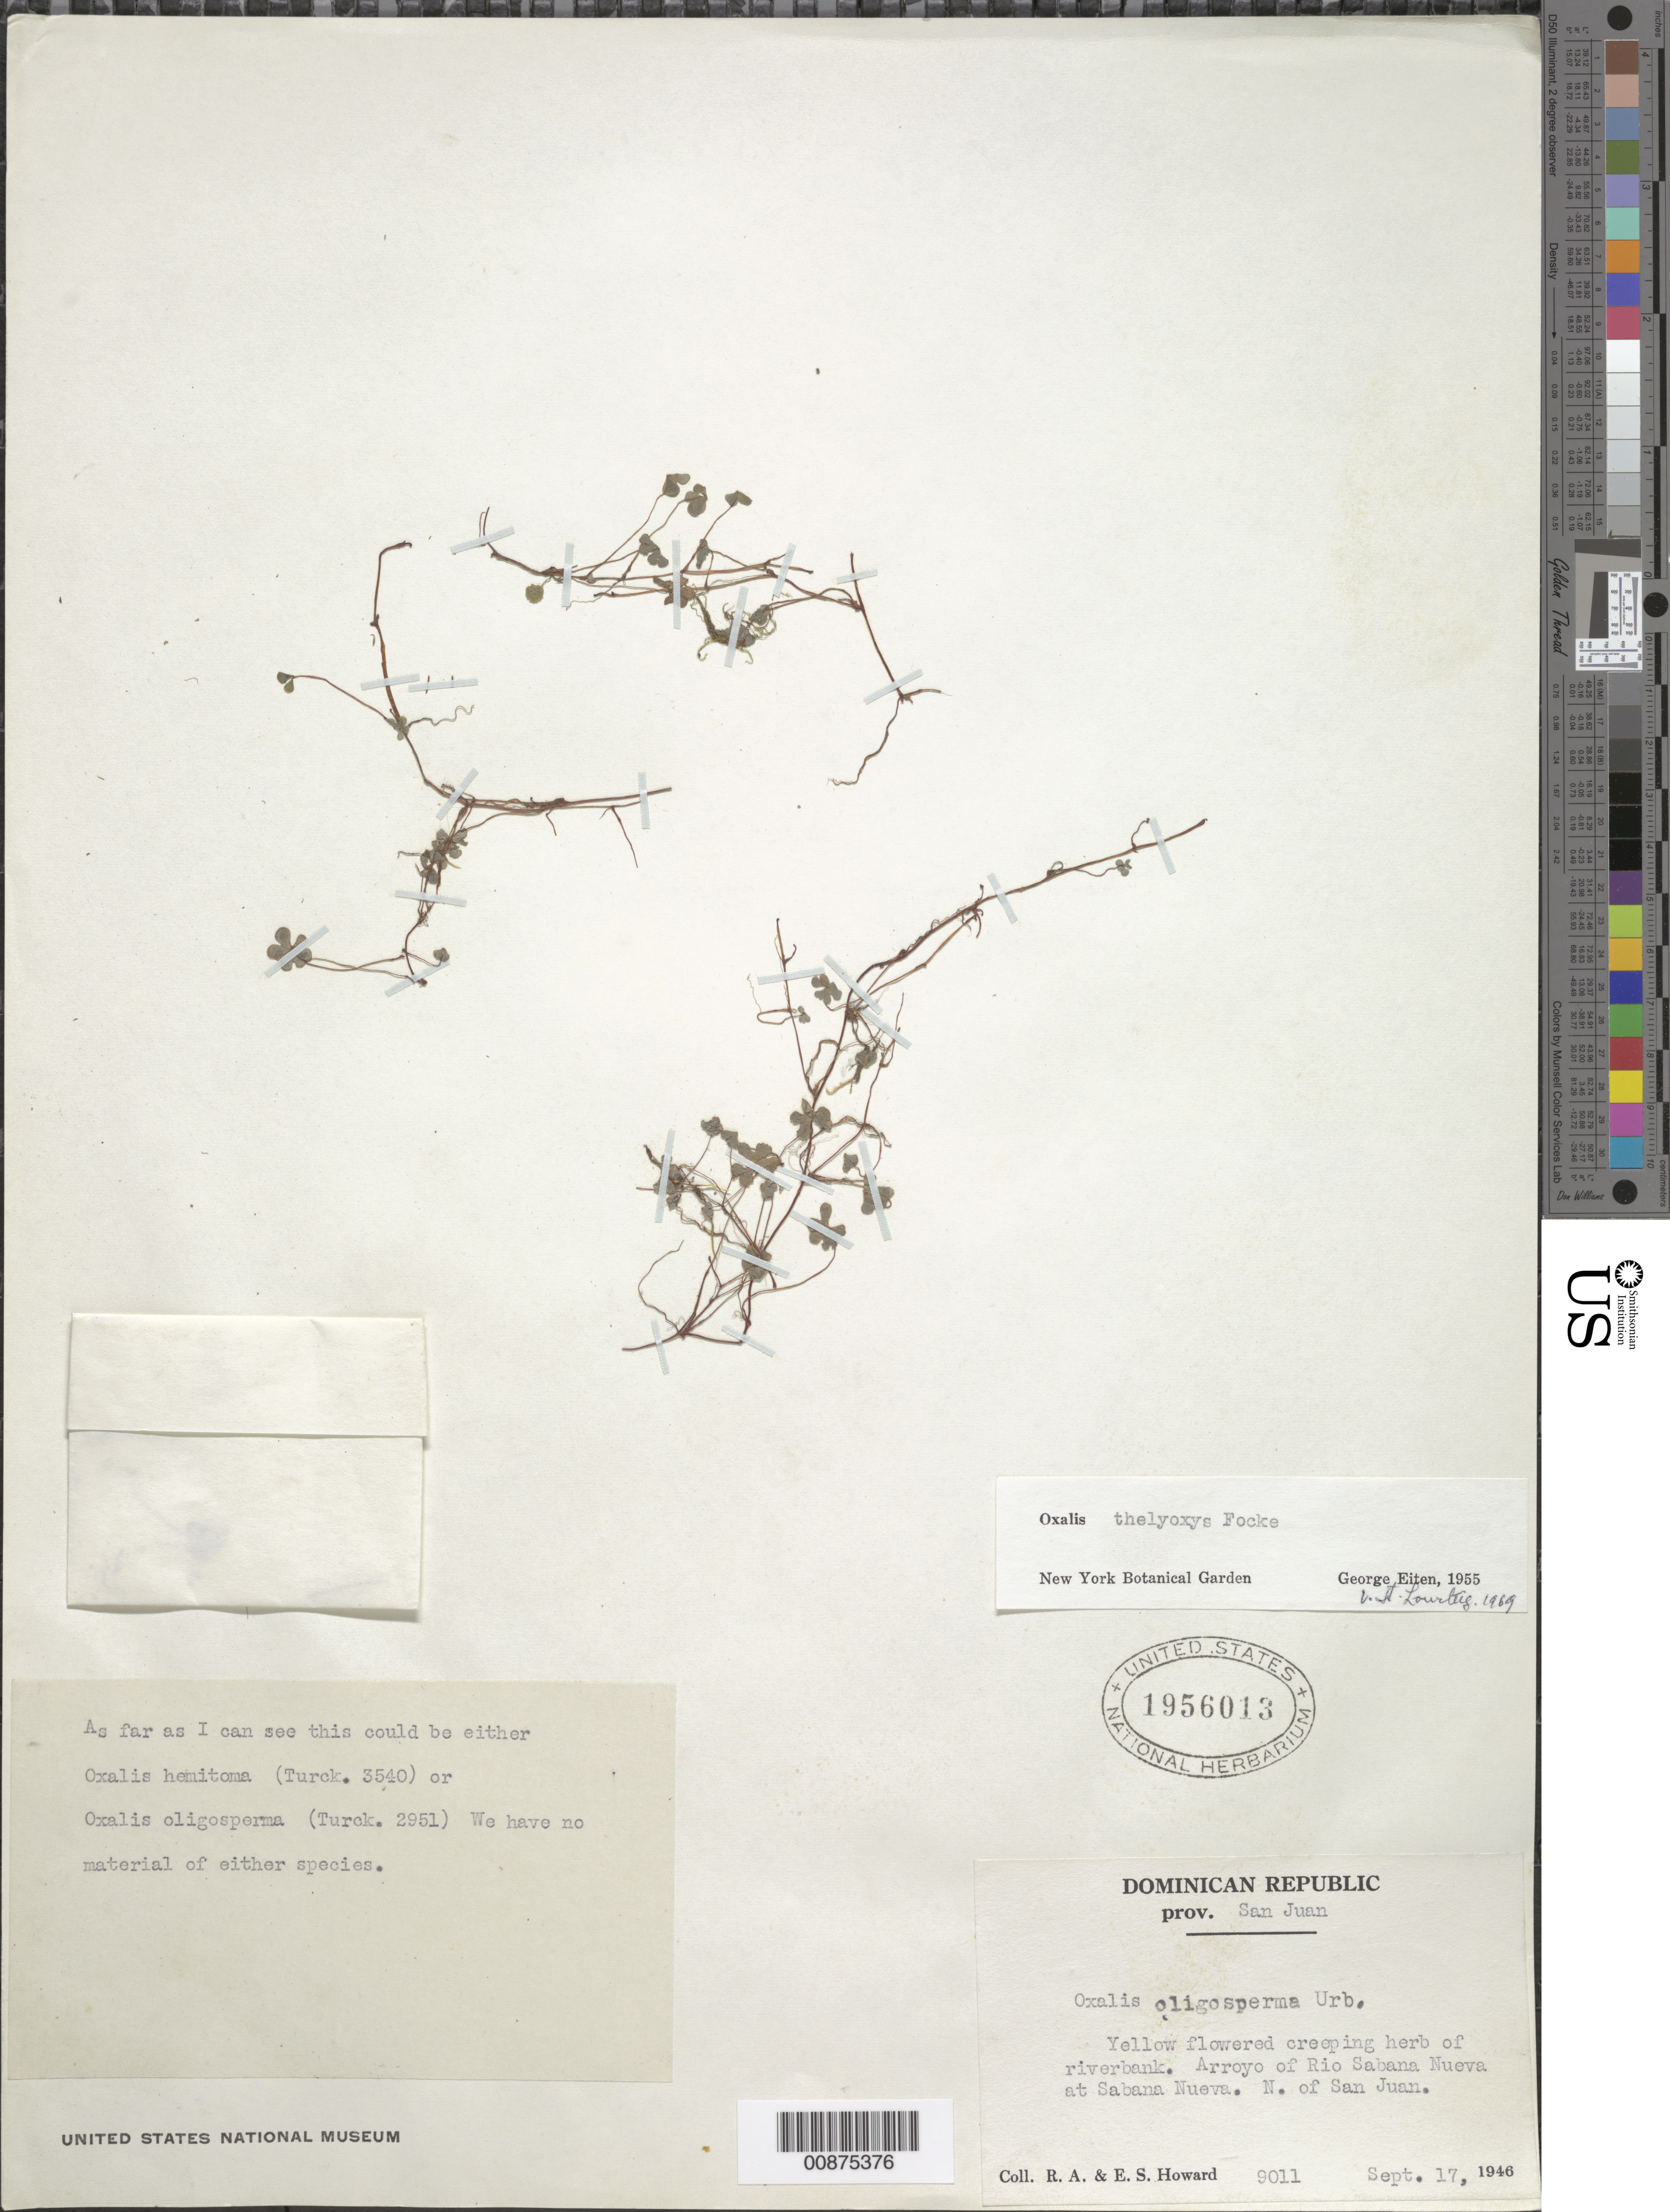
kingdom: Plantae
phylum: Tracheophyta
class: Magnoliopsida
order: Oxalidales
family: Oxalidaceae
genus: Oxalis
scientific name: Oxalis thelyoxys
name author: Focke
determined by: Lourteig, A.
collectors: R. A. Howard & E. S. Howard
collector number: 9011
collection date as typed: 17 Sep 1946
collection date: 1946-09-17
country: Dominican Republic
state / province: San Juan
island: Hispaniola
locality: Arroyo of Río Sabana Nueva at Sabana Nueva. N of San Juan.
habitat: Creeping herb of riverbank.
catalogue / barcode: US 1956013